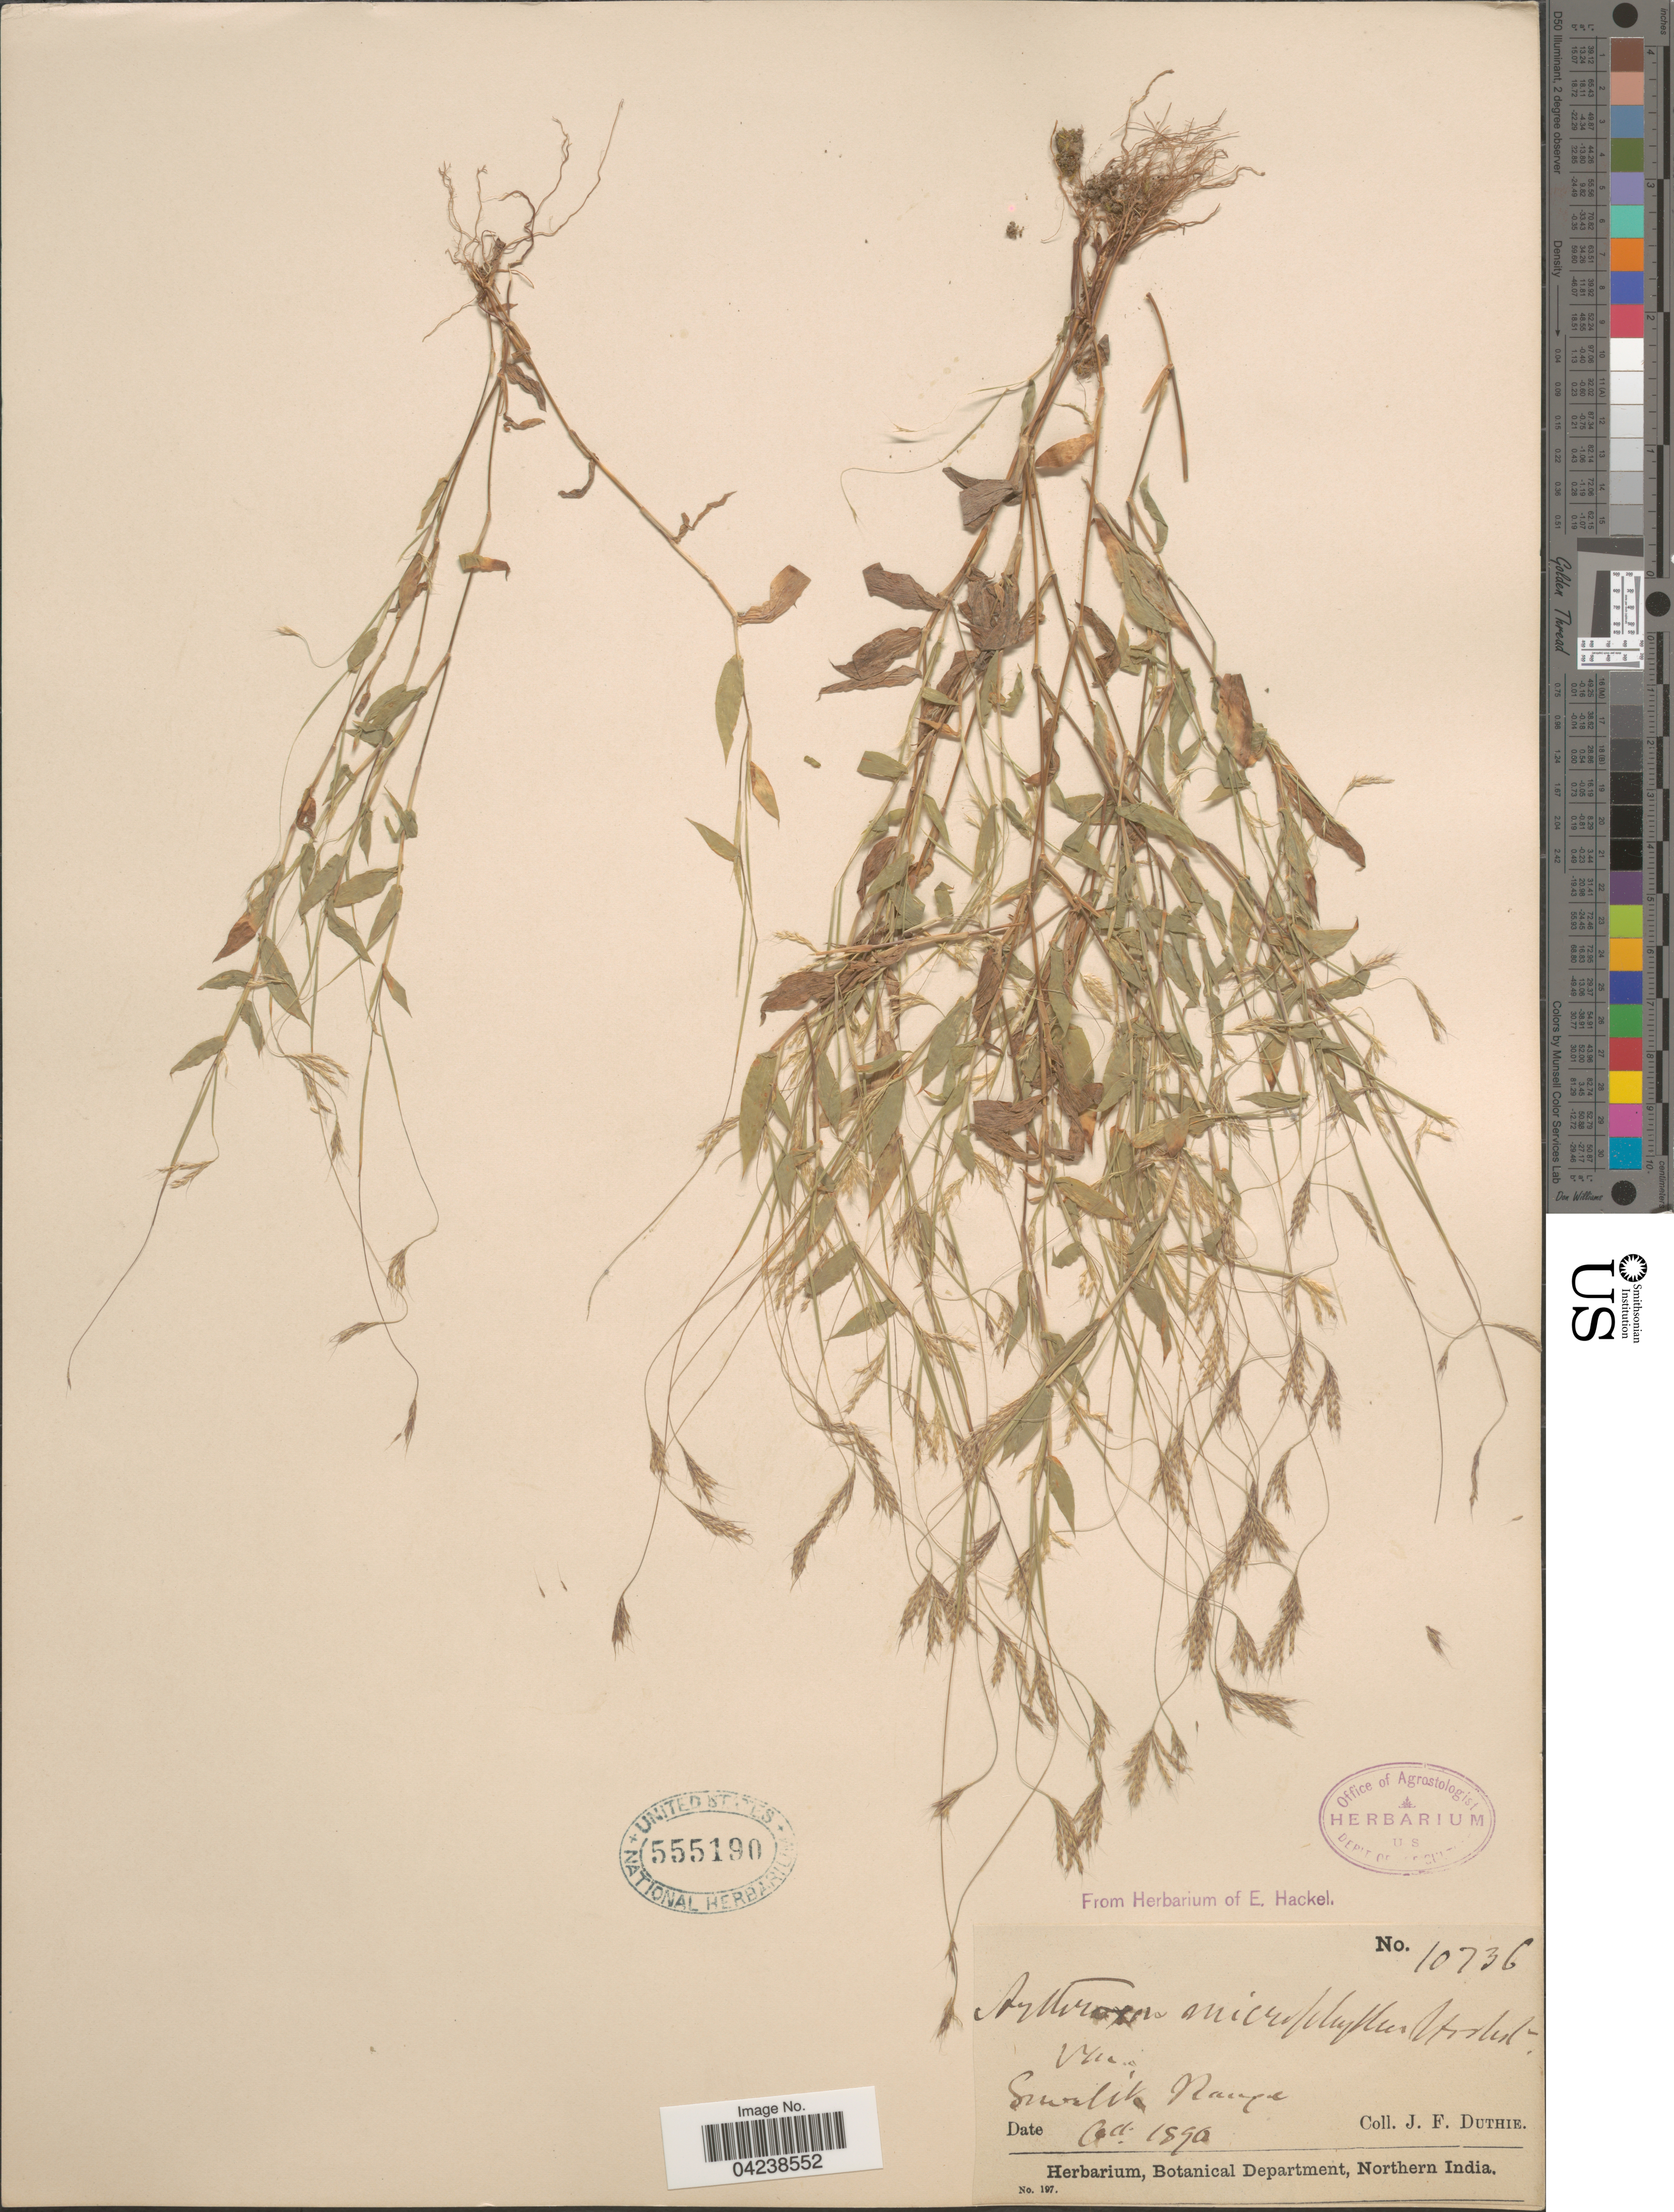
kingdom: Plantae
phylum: Tracheophyta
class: Liliopsida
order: Poales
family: Poaceae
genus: Arthraxon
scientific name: Arthraxon lancifolius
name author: (Trin.) Hochst.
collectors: J. F. Duthie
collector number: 10736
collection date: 1890-10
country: India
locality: Siwalik Range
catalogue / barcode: US 555190